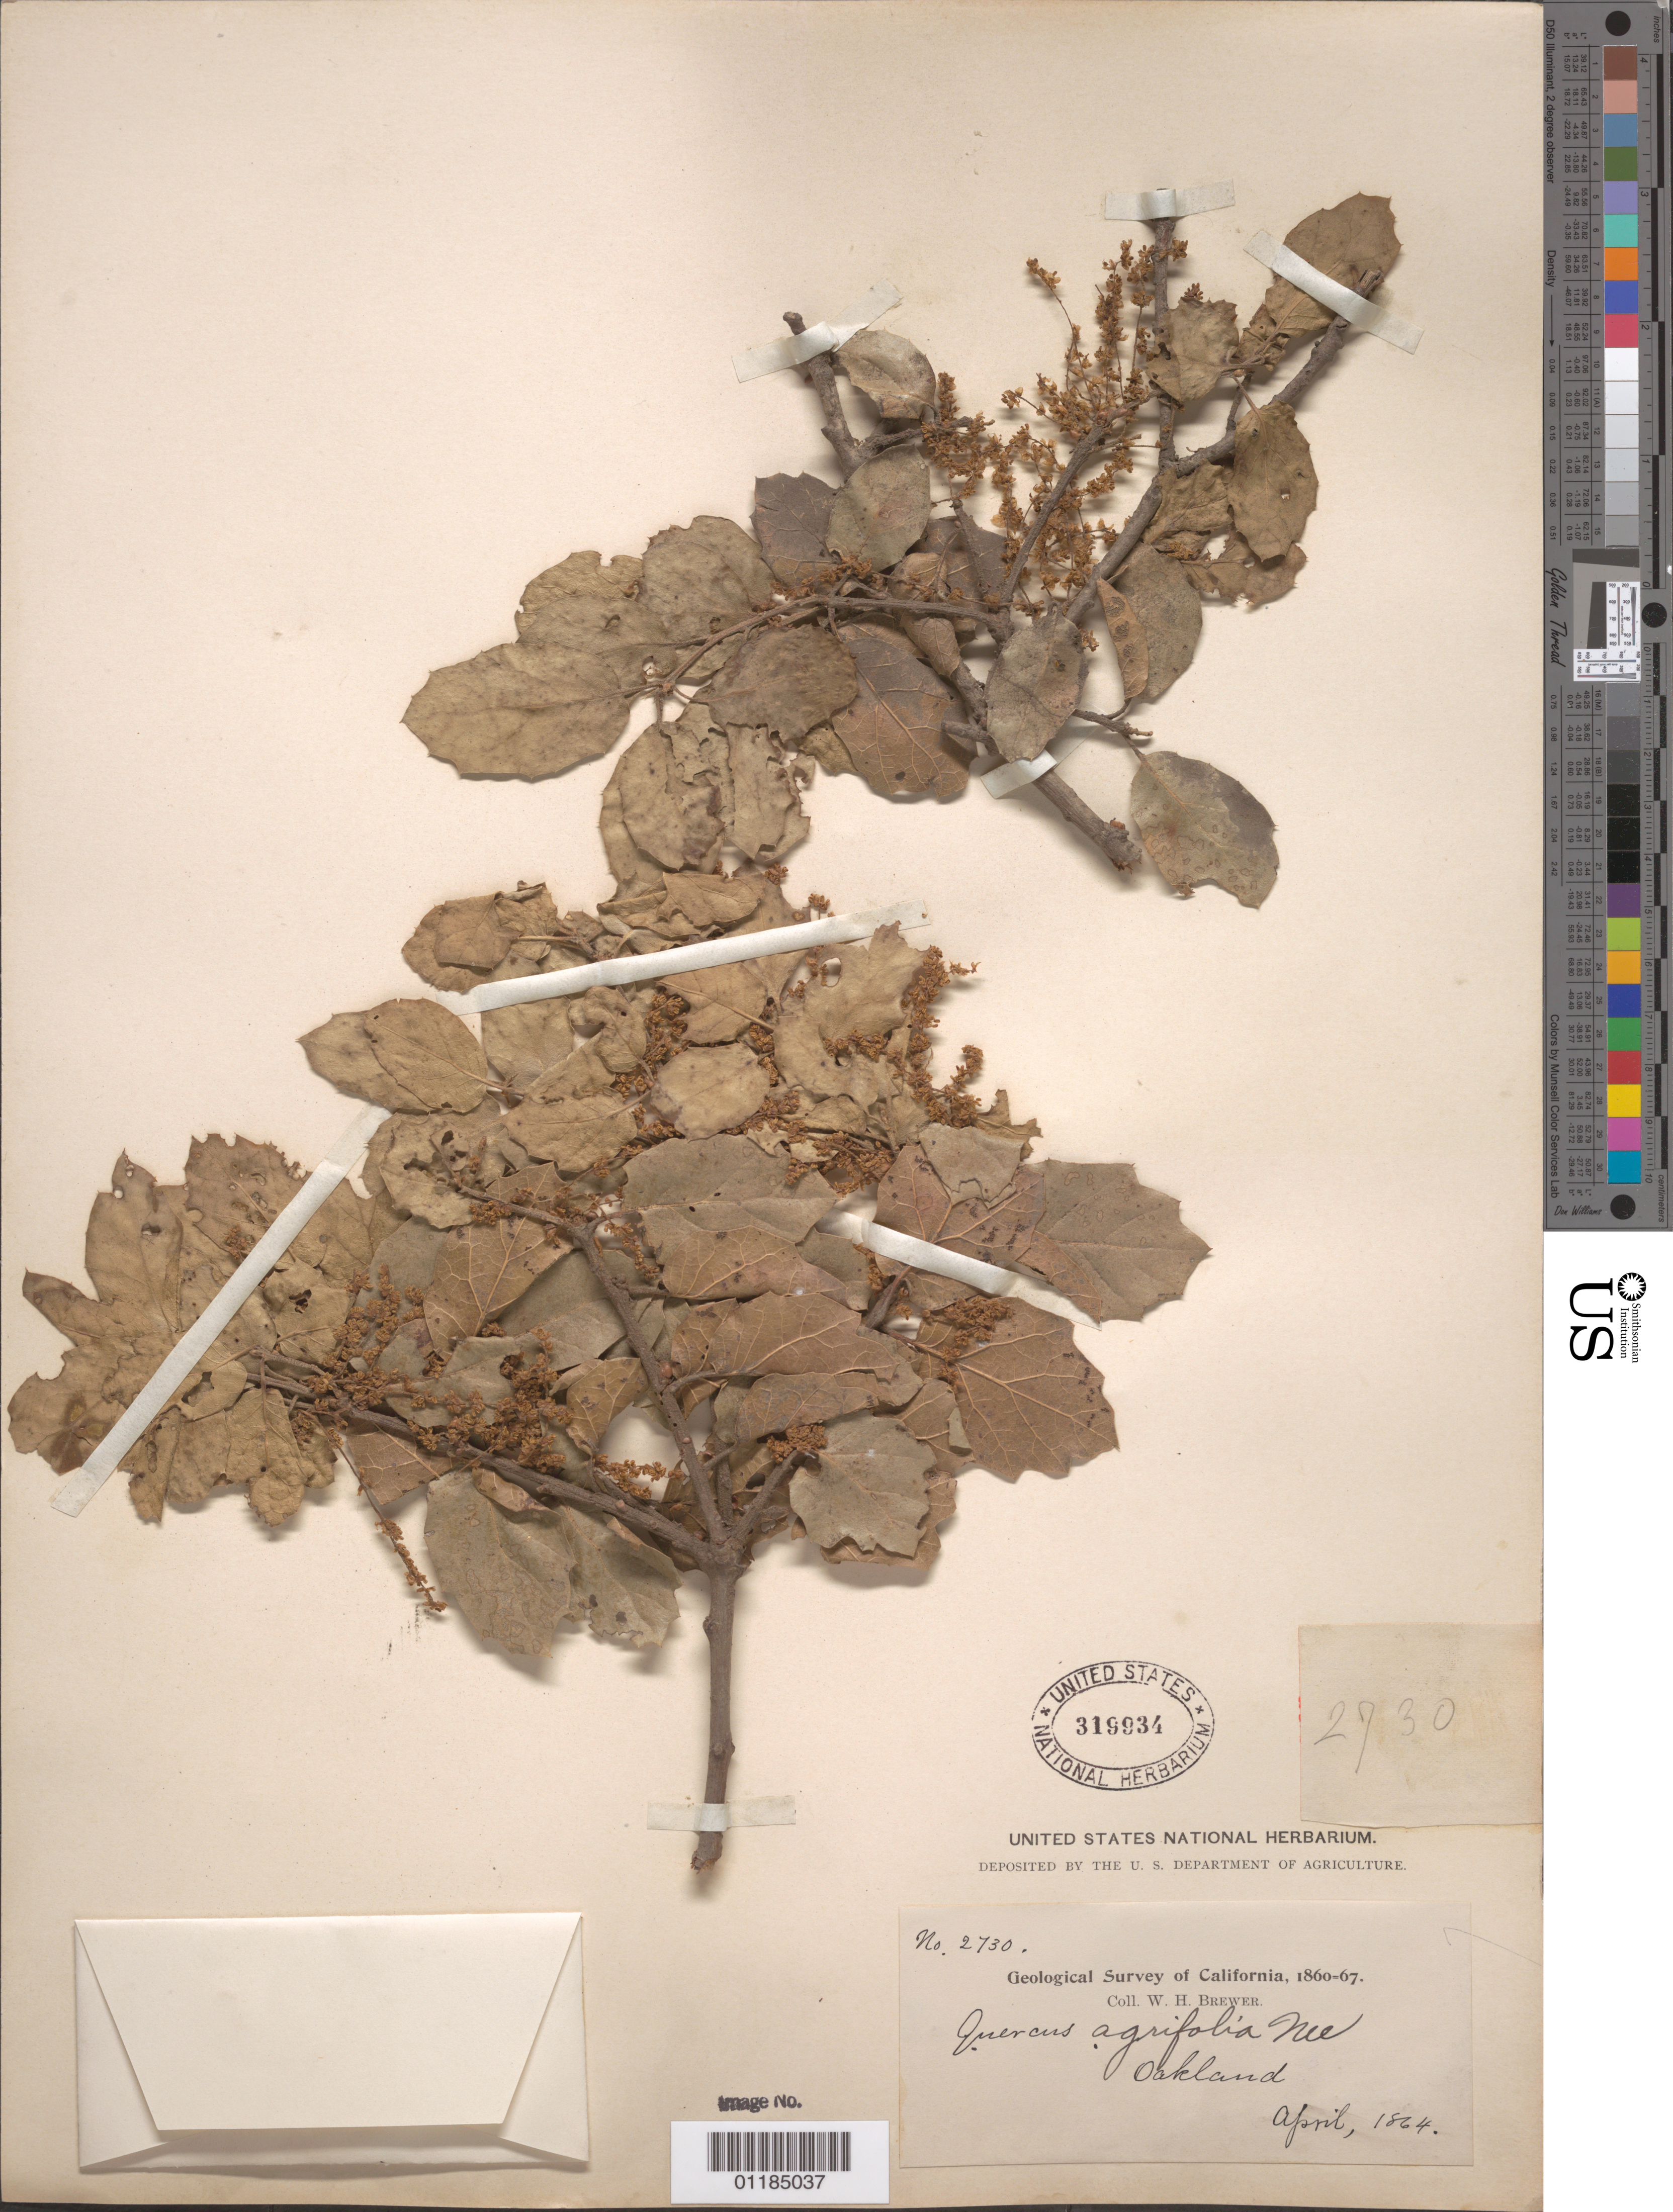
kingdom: Plantae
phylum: Tracheophyta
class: Magnoliopsida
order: Fagales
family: Fagaceae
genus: Quercus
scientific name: Quercus agrifolia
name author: Née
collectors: W. H. Brewer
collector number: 2730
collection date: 1864-04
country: United States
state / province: California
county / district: Alameda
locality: Oakland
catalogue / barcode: US 319934